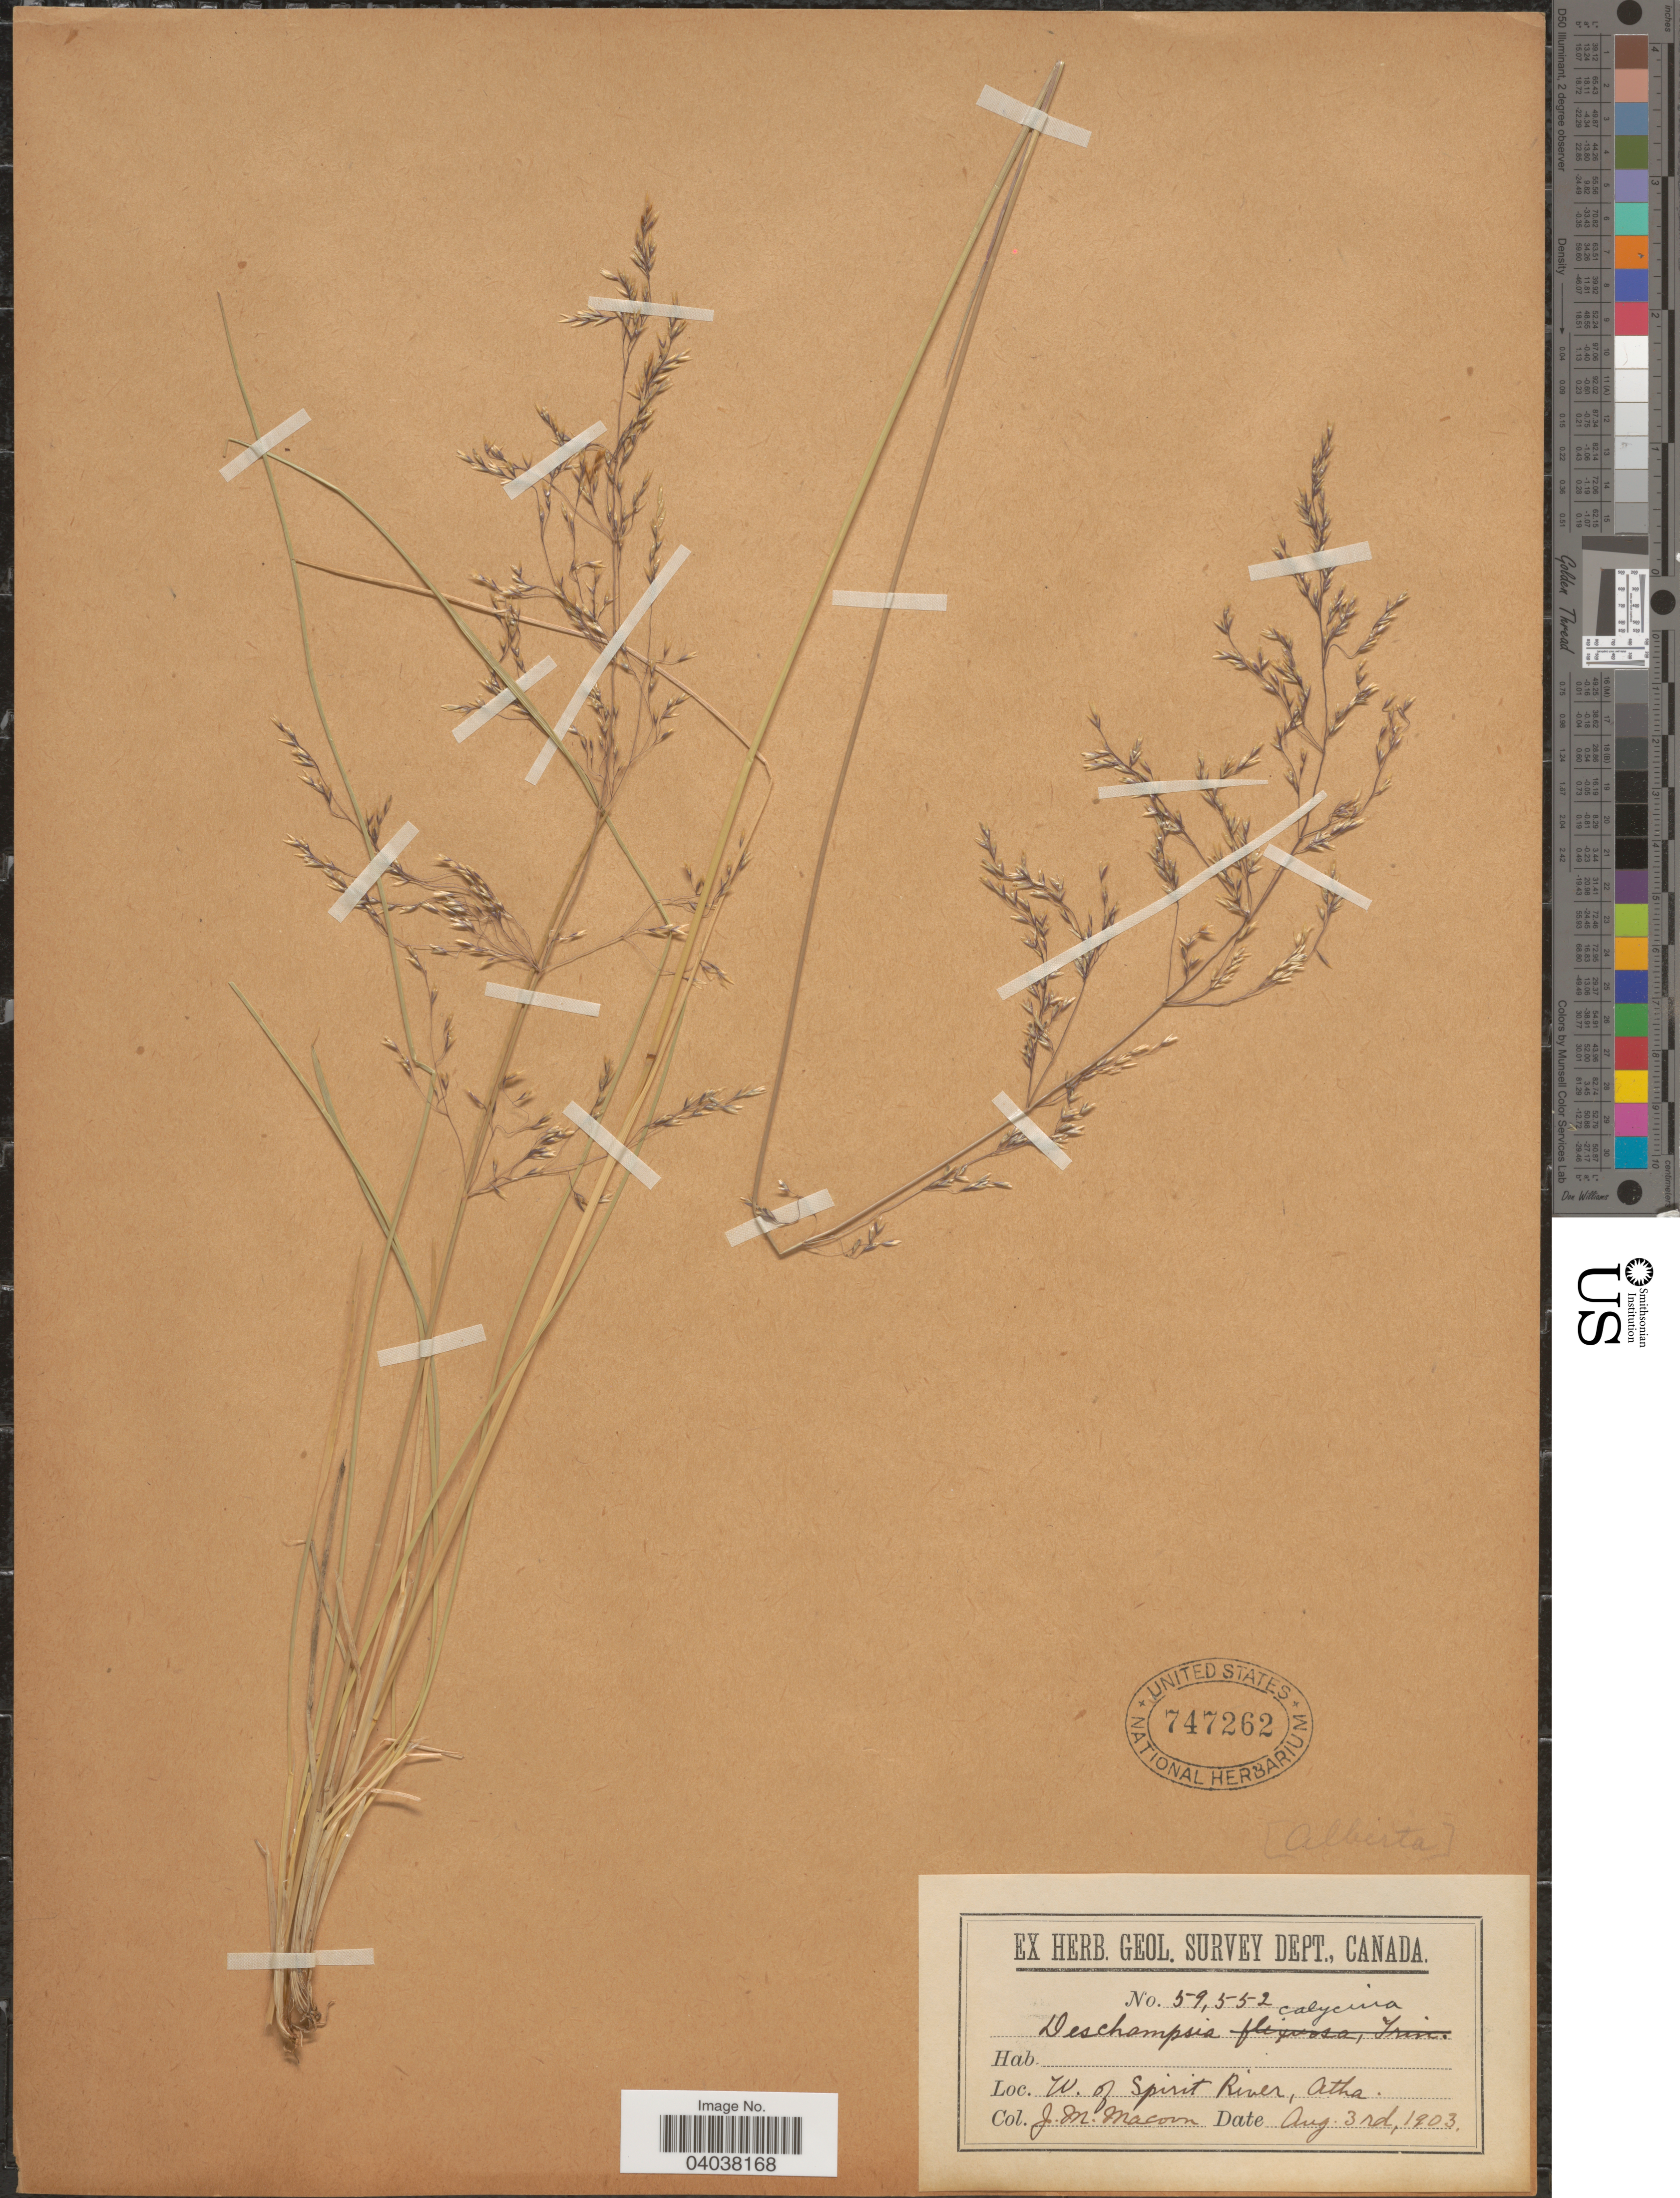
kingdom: Plantae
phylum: Tracheophyta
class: Liliopsida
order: Poales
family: Poaceae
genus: Deschampsia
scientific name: Deschampsia cespitosa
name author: (L.) P. Beauv.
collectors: J. M. Macoun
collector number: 59552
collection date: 1903-08-03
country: Canada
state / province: Alberta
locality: W. of Spirit River, Atha.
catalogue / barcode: US 747262